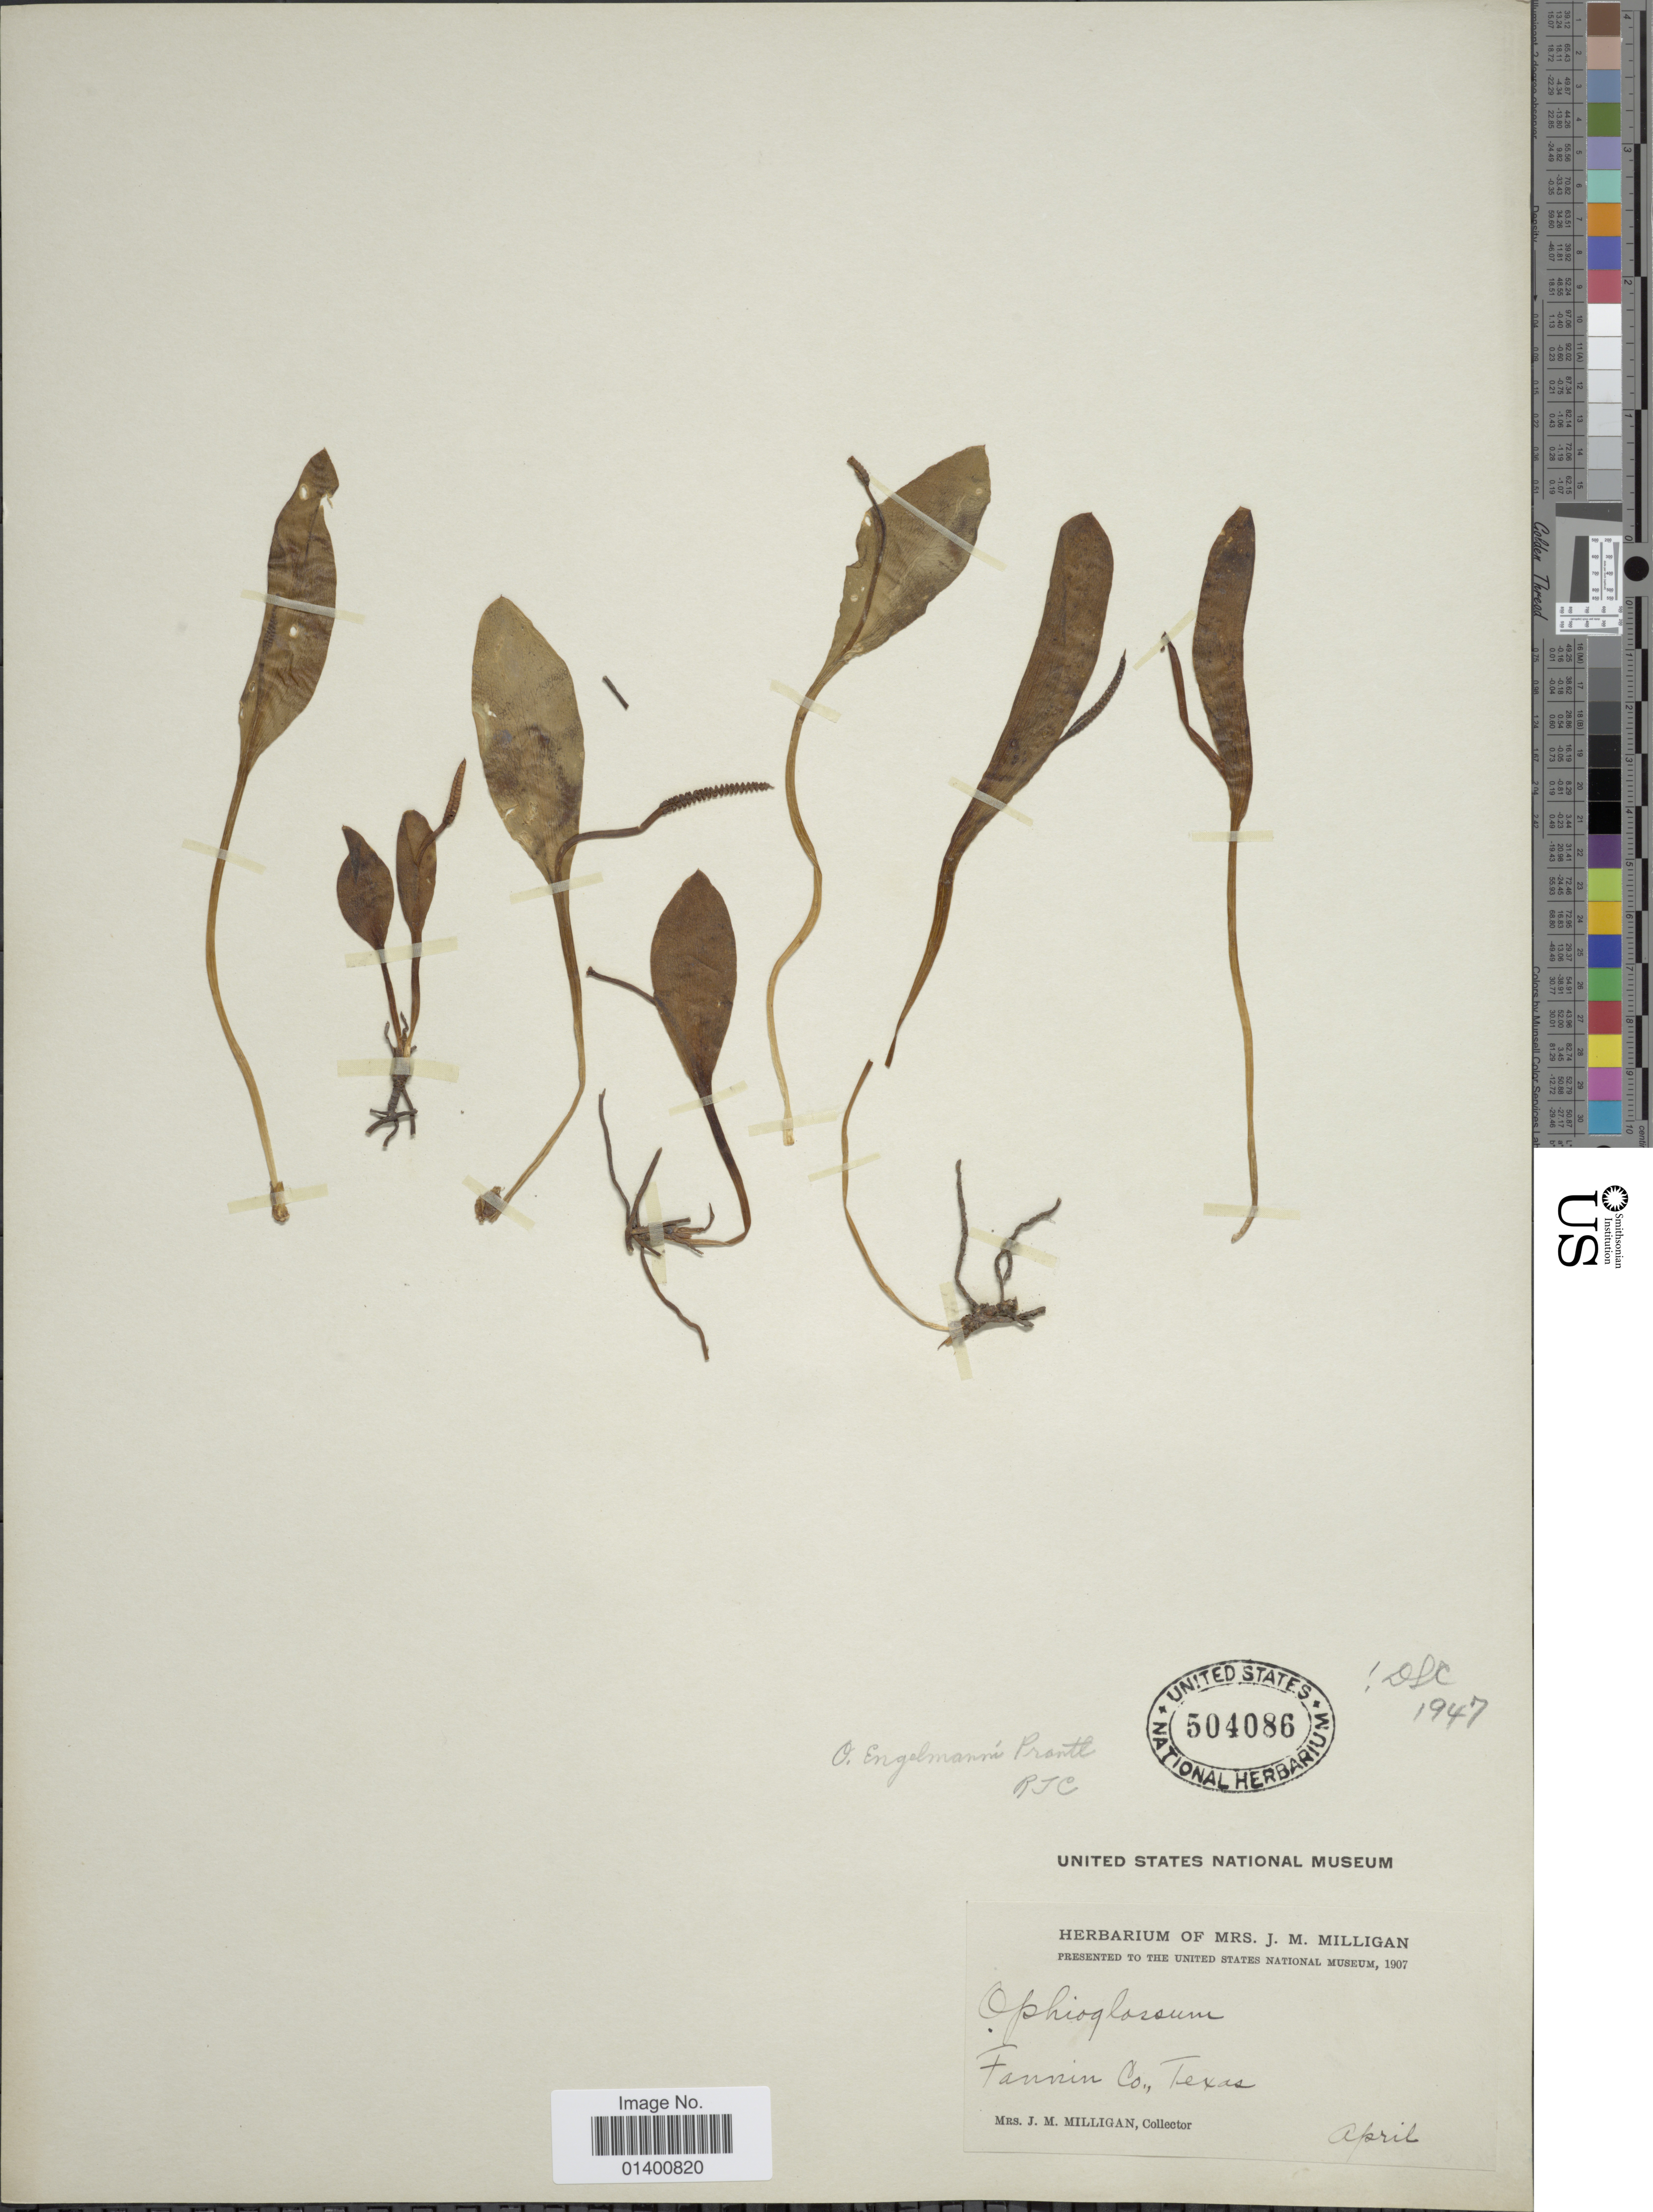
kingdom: Plantae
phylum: Tracheophyta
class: Polypodiopsida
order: Ophioglossales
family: Ophioglossaceae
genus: Ophioglossum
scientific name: Ophioglossum engelmannii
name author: Prantl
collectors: J. M. Milligan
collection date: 1907-04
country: United States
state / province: Texas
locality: Fannin Co.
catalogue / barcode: US 504086